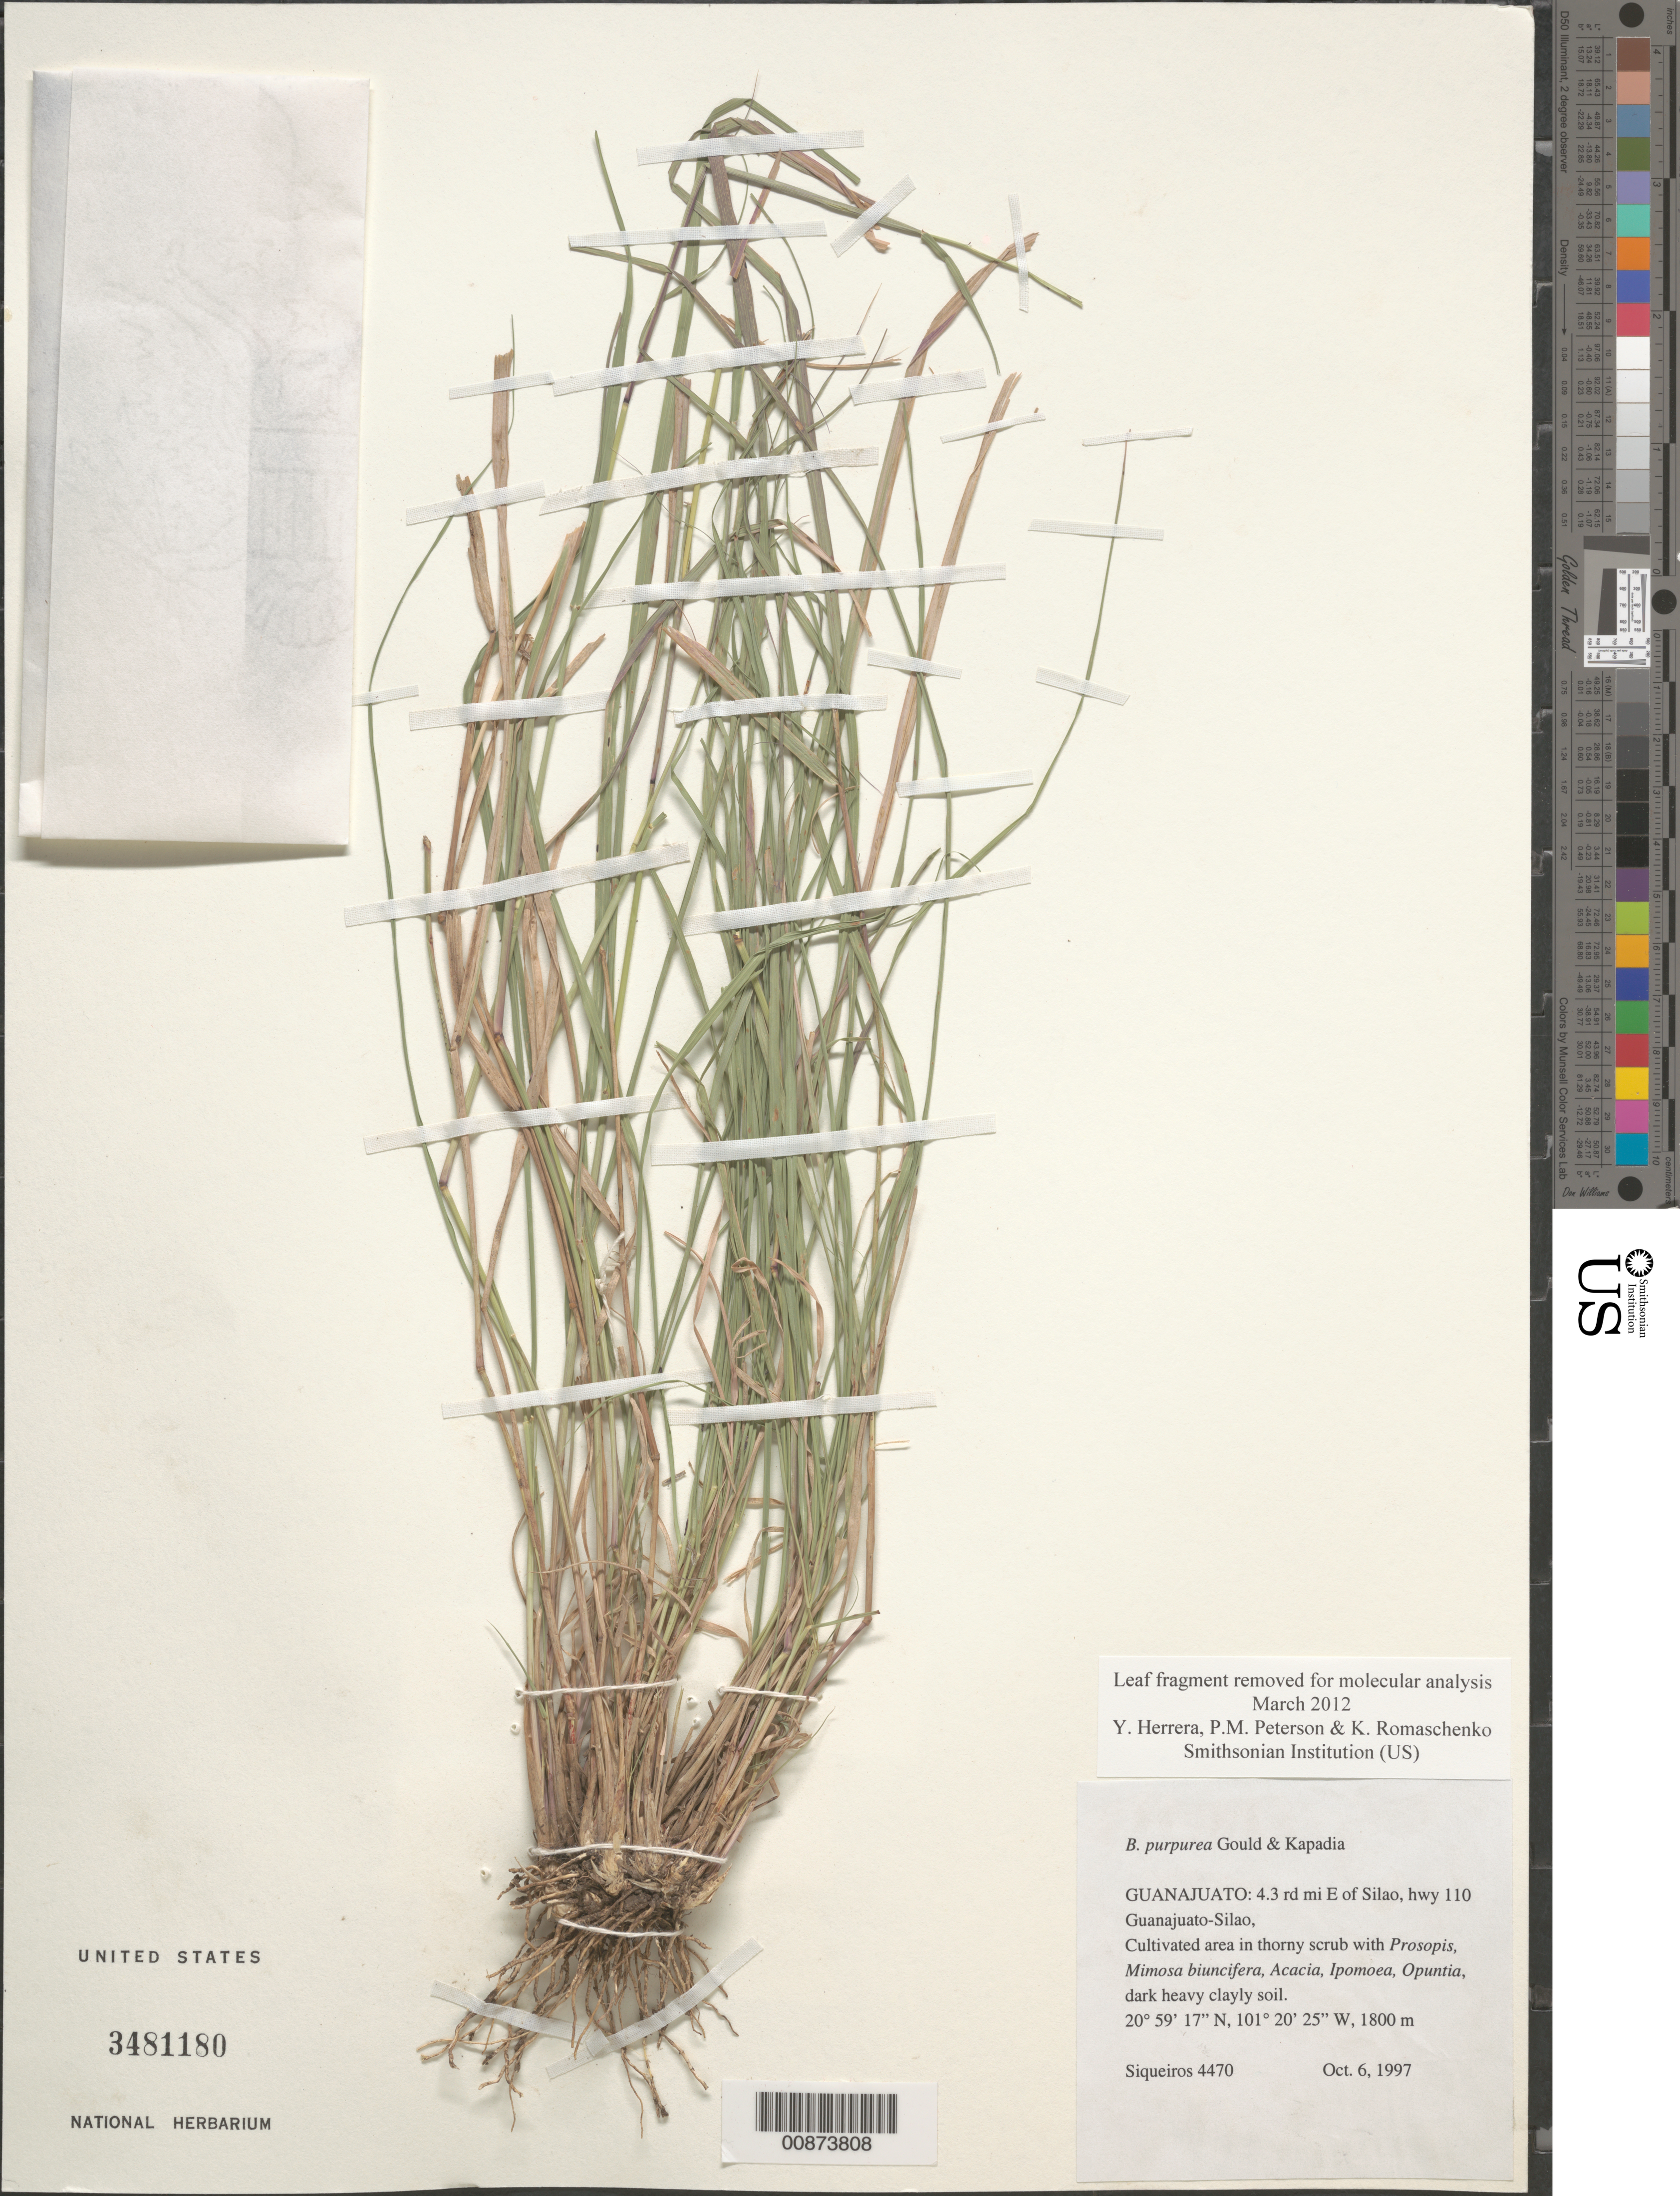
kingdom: Plantae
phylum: Tracheophyta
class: Liliopsida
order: Poales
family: Poaceae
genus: Bouteloua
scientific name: Bouteloua purpurea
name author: Gould & Kapadia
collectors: M. E. Siqueiros Delgado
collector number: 4470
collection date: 1997-10-06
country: Mexico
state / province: Guanajuato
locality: E of Silao, hwy 110 Guanajuato - Silao.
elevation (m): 1800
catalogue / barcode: US 3481180